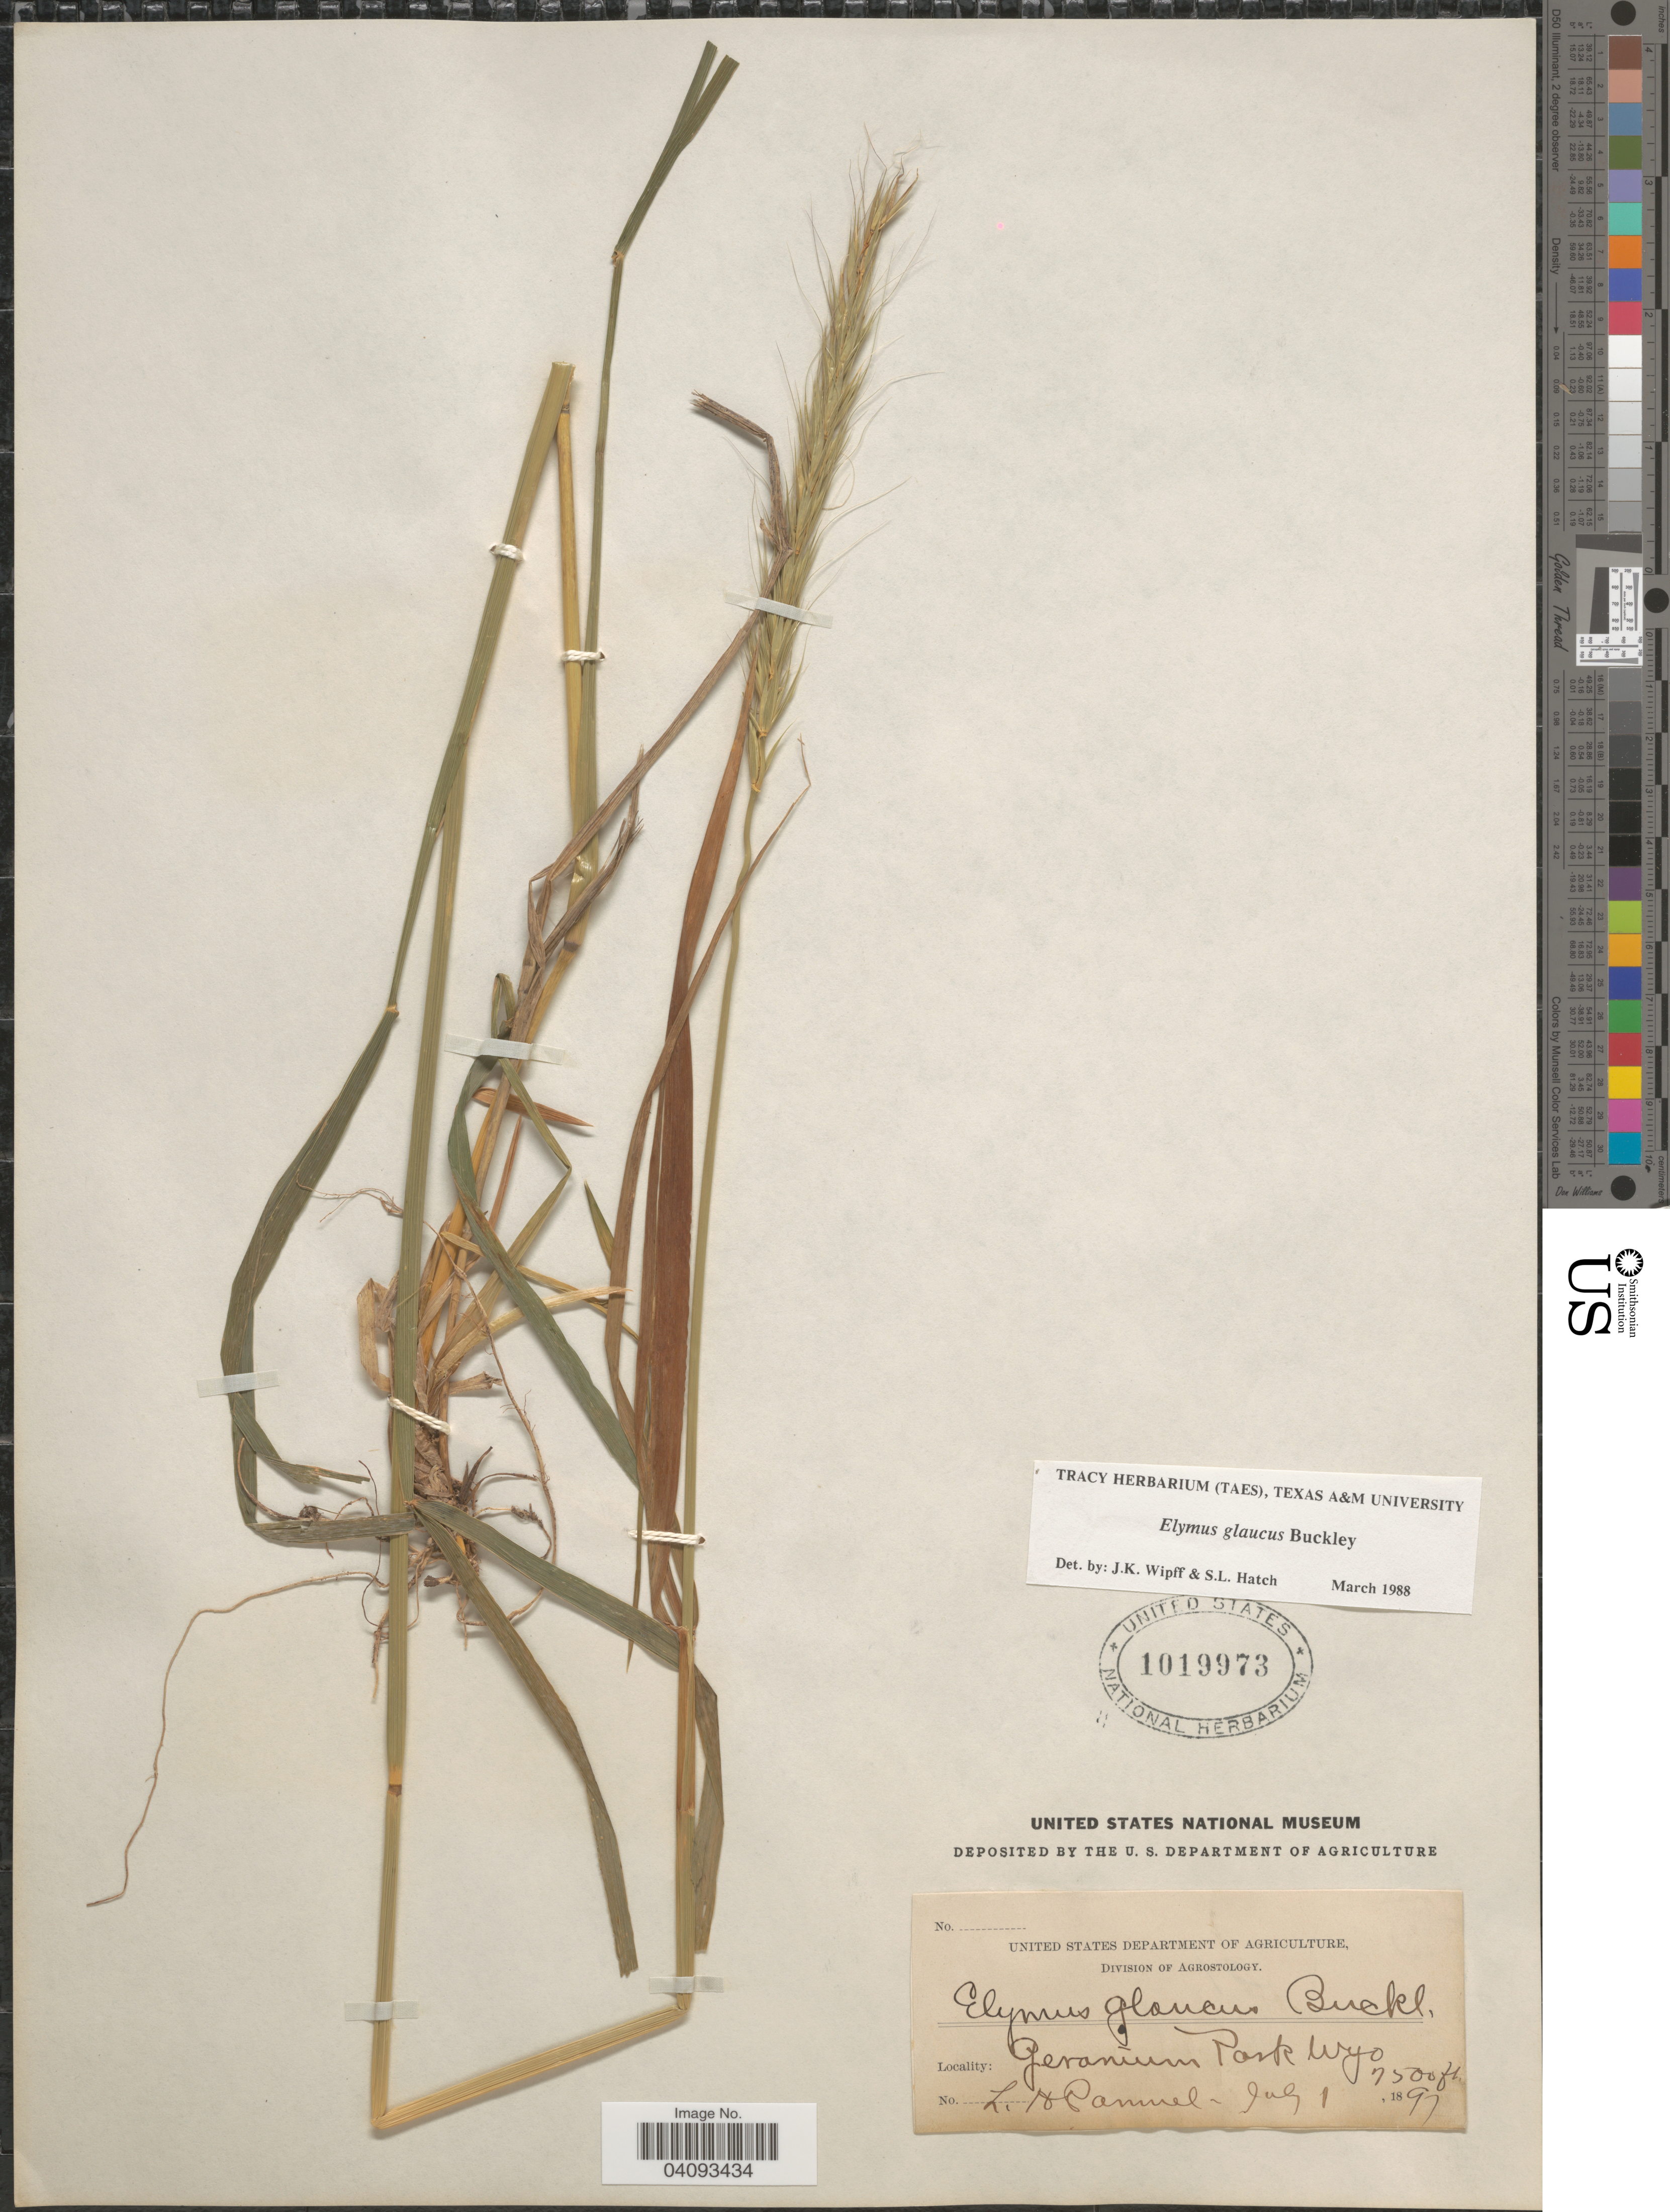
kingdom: Plantae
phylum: Tracheophyta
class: Liliopsida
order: Poales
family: Poaceae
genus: Elymus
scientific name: Elymus glaucus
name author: Buckley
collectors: L. Pammel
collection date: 1897-07-01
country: United States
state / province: Wyoming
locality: Geranium Park.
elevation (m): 2286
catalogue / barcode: US 1019973